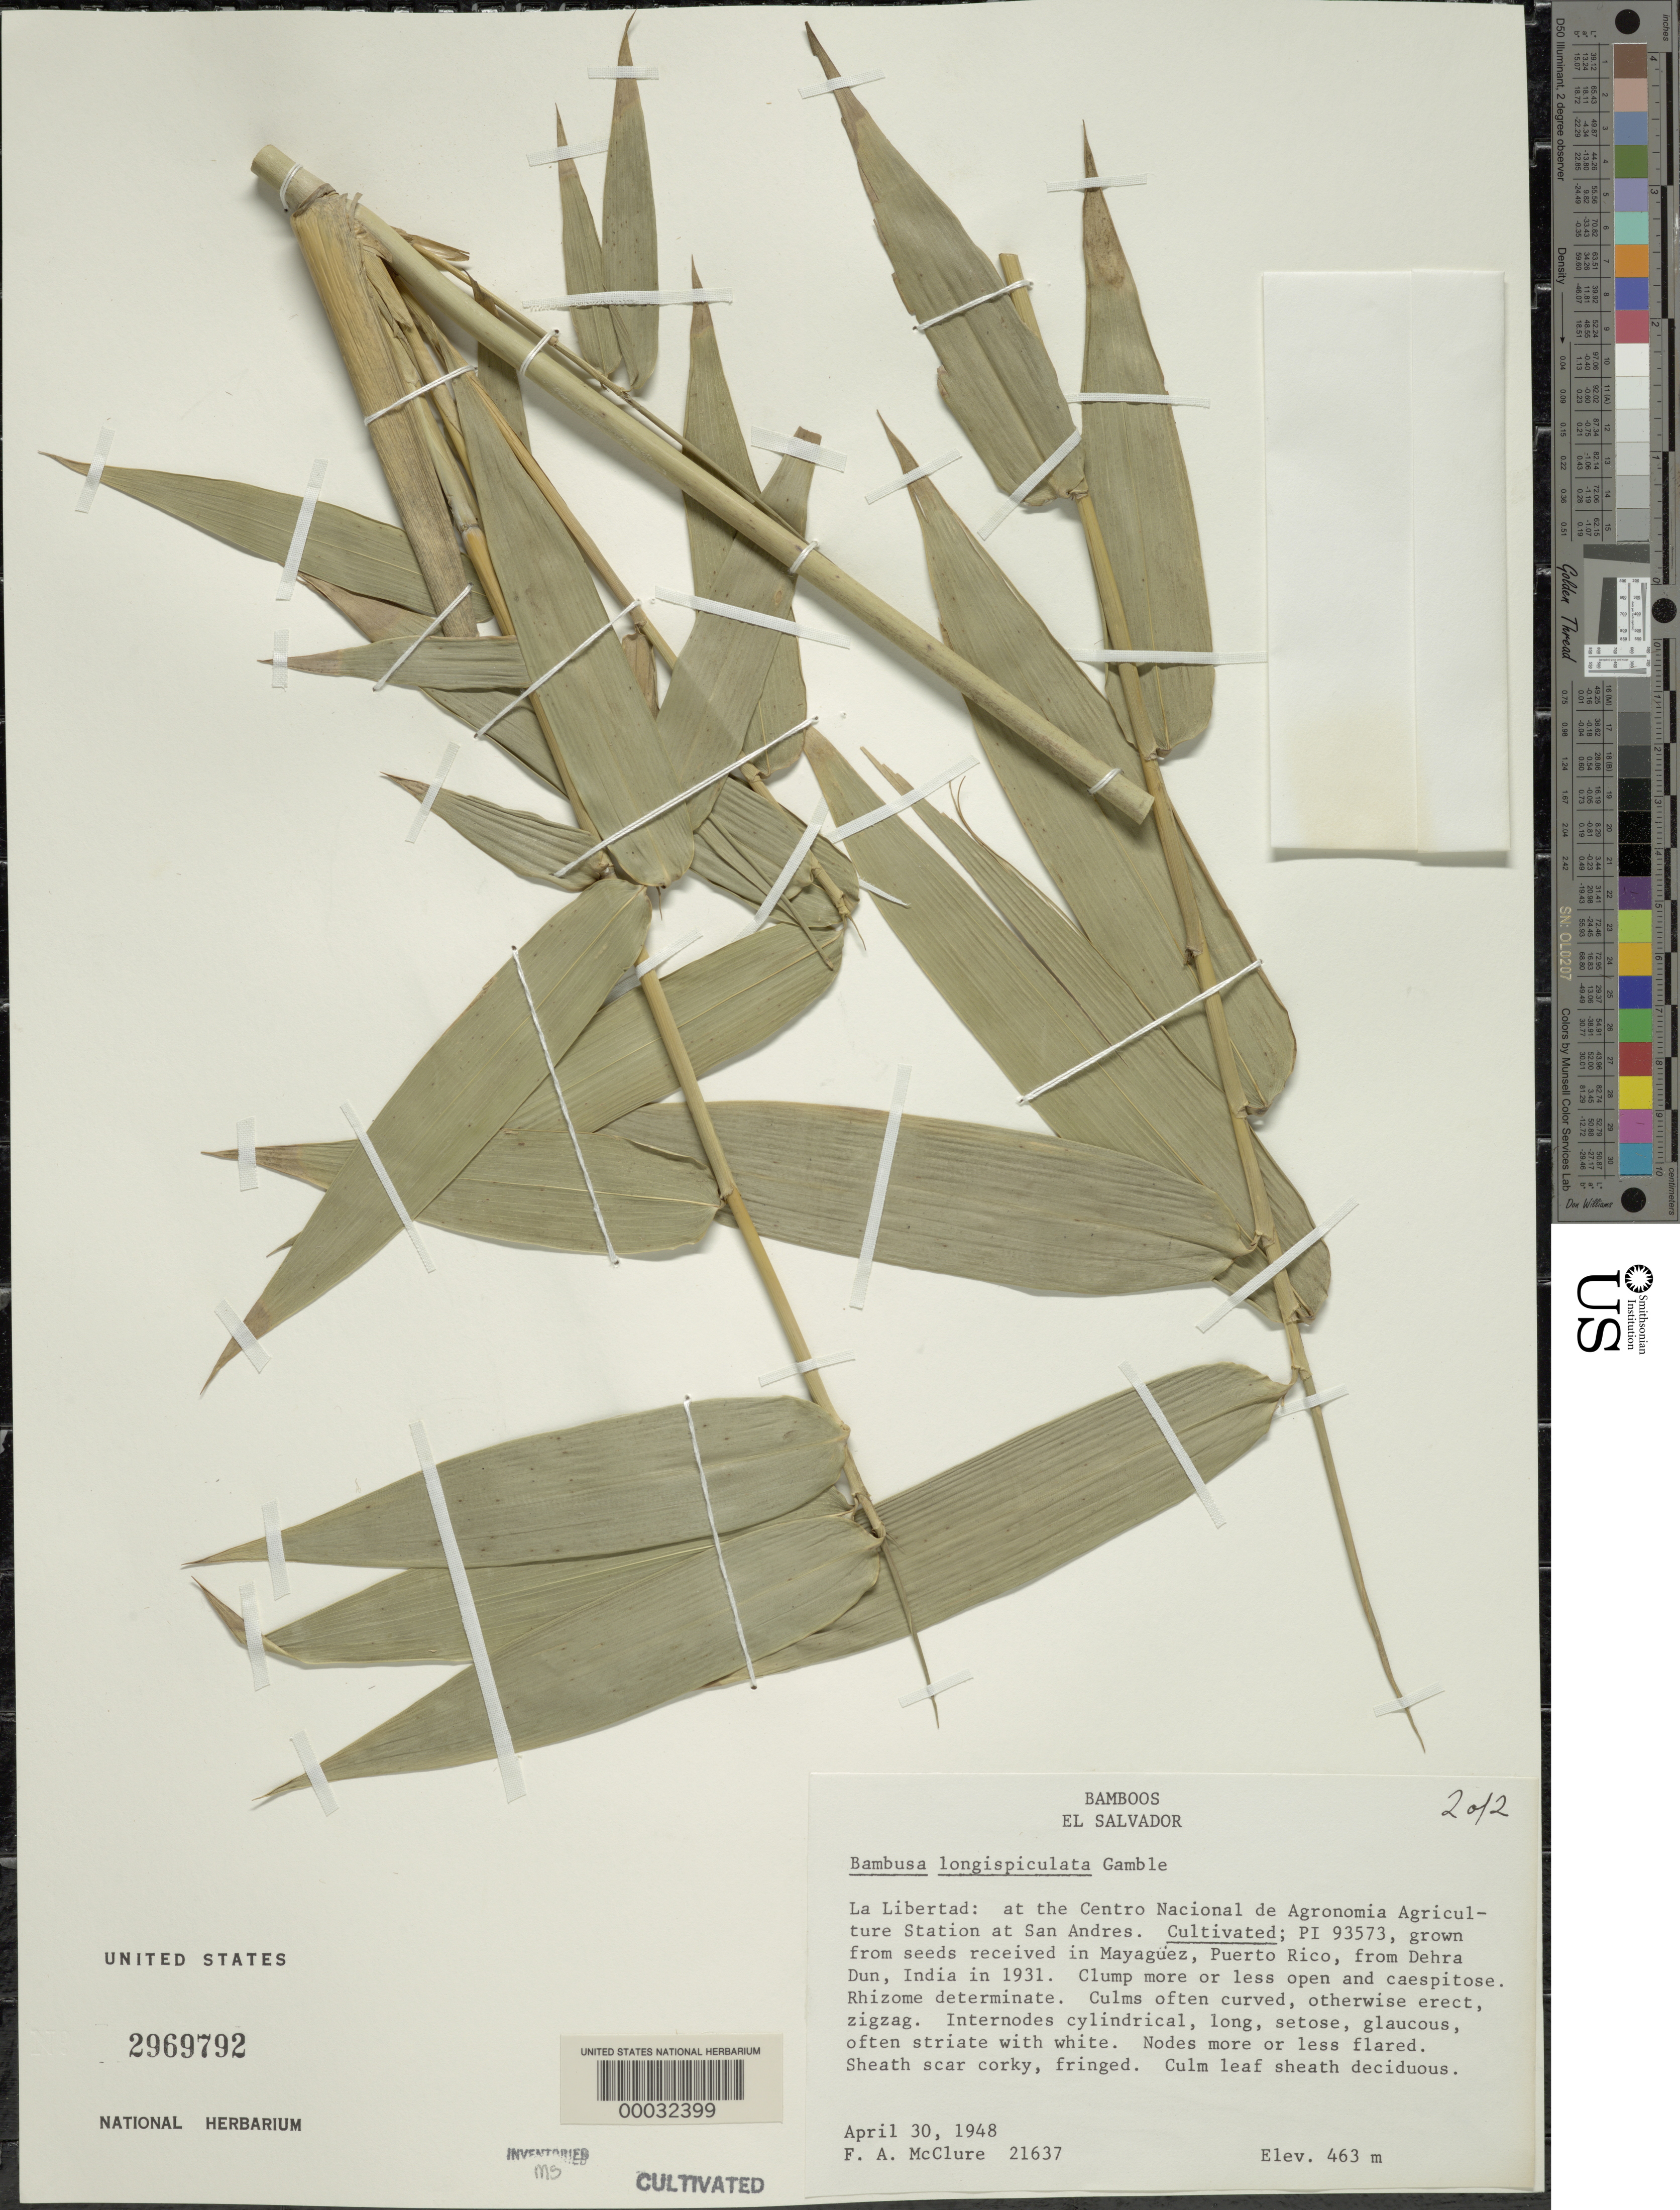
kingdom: Plantae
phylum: Tracheophyta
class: Liliopsida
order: Poales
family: Poaceae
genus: Bambusa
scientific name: Bambusa longispiculata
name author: Gamble ex Brandis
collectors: F. A. McClure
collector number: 21637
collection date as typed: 30 Apr 1948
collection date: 1948-04-30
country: El Salvador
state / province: La Libertad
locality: Centro nacional de agronomia agricultural station-san andres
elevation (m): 463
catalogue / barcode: US 2969792